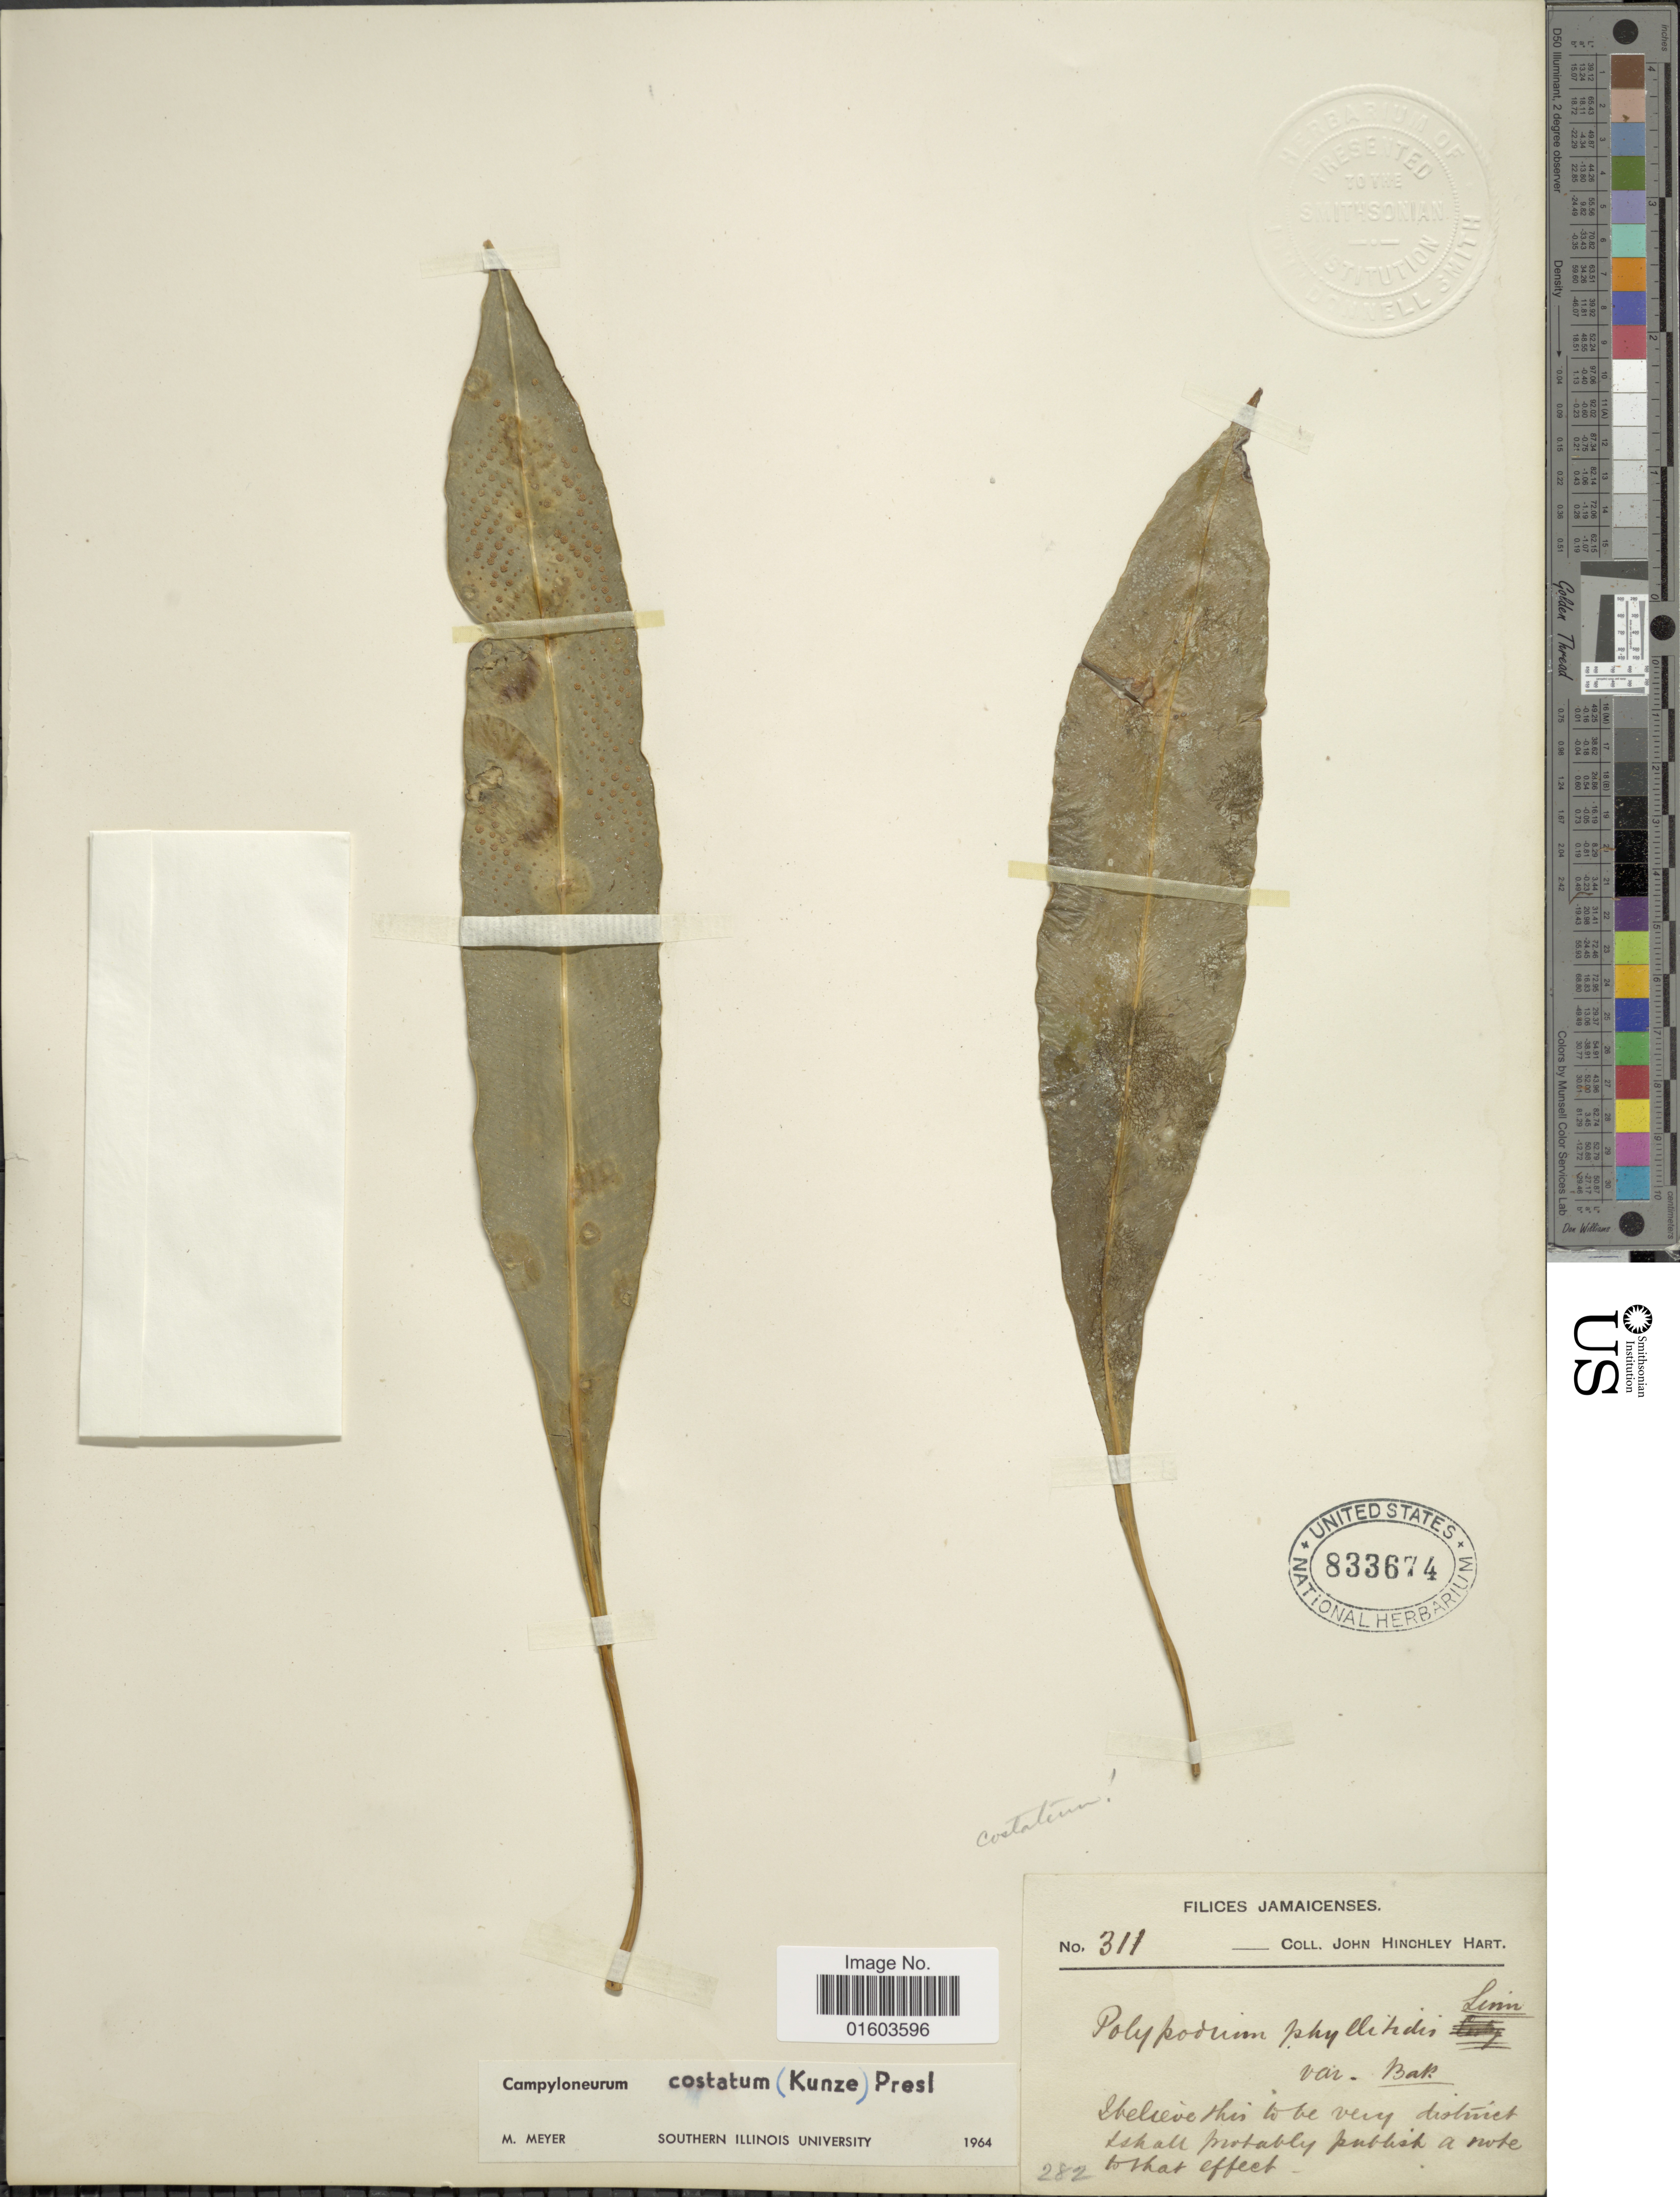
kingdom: Plantae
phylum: Tracheophyta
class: Polypodiopsida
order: Polypodiales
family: Polypodiaceae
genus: Campyloneurum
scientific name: Campyloneurum costatum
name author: (Kunze) C. Presl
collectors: J. H. Hart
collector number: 311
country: Jamaica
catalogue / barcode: US 833674